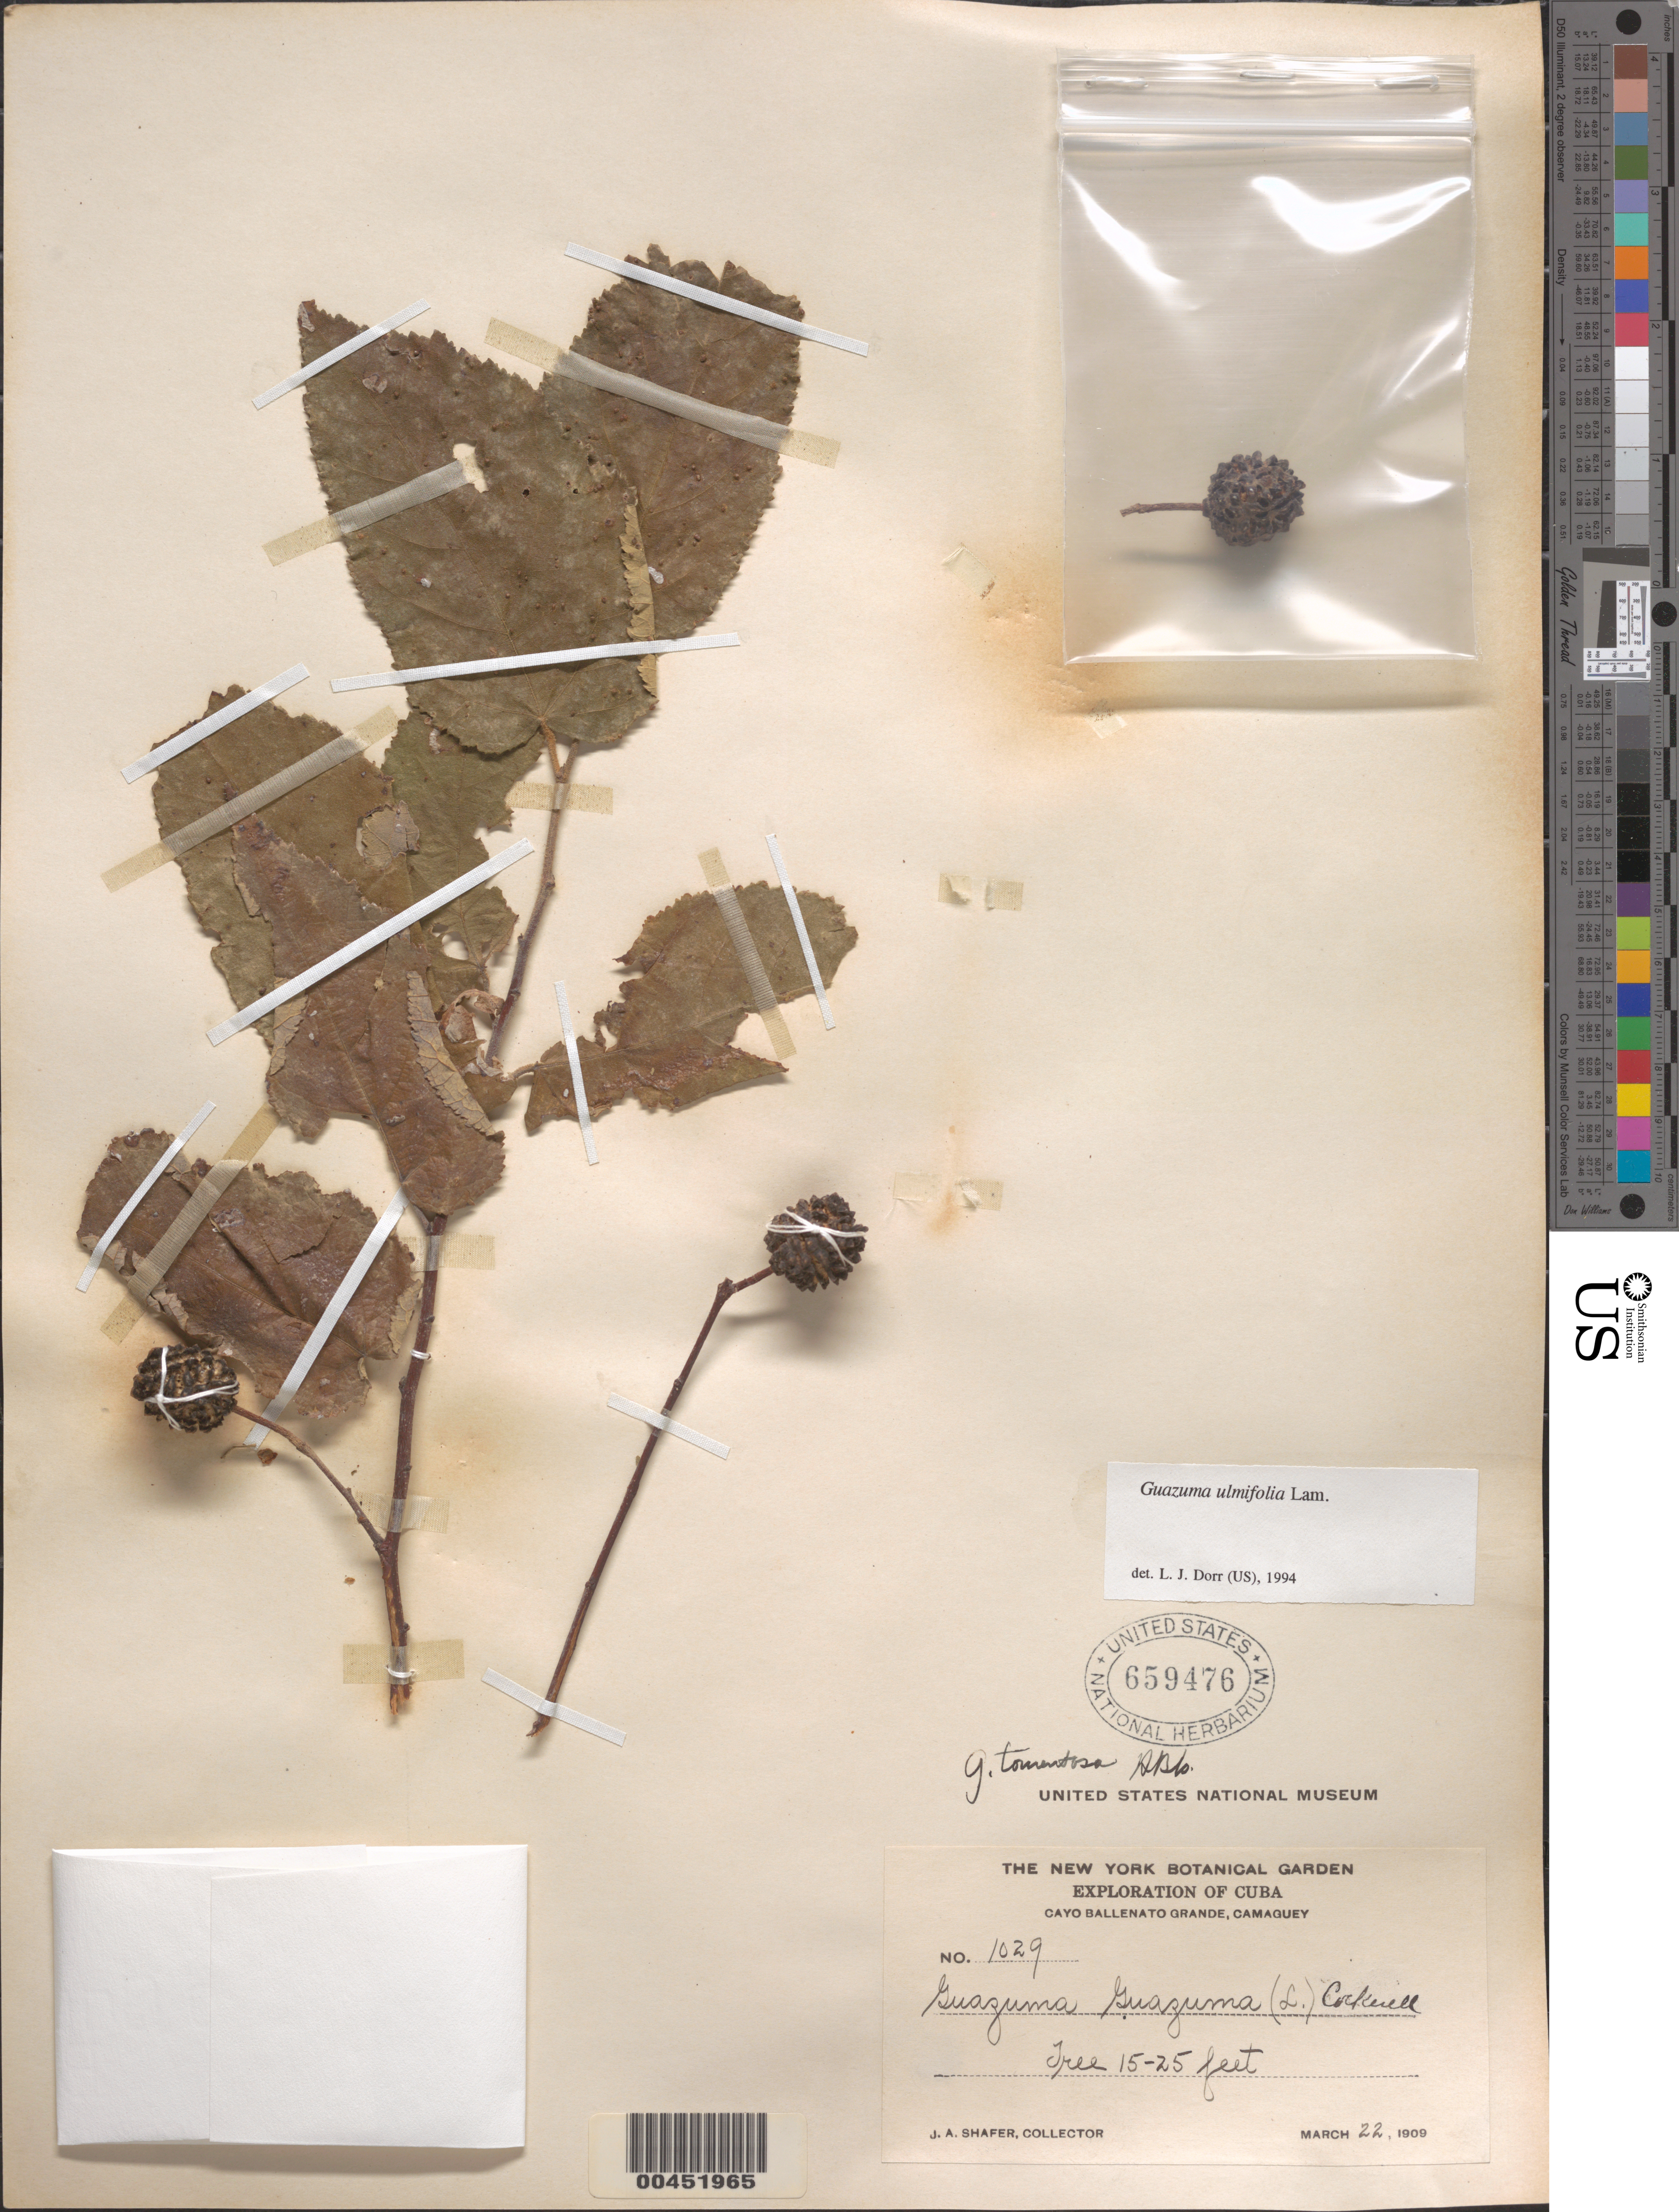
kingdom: Plantae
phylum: Tracheophyta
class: Magnoliopsida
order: Malvales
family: Malvaceae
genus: Guazuma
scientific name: Guazuma ulmifolia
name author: Lam.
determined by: Dorr, L. J., (BOT), Smithsonian Institution - National Museum of Natural History (UNITED STATES)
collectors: J. A. Shafer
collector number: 1029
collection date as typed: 22 Mar 1909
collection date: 1909-03-22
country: Cuba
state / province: Camagüey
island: Greater Antilles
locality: Cayo Ballenato Grande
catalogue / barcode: US 659476